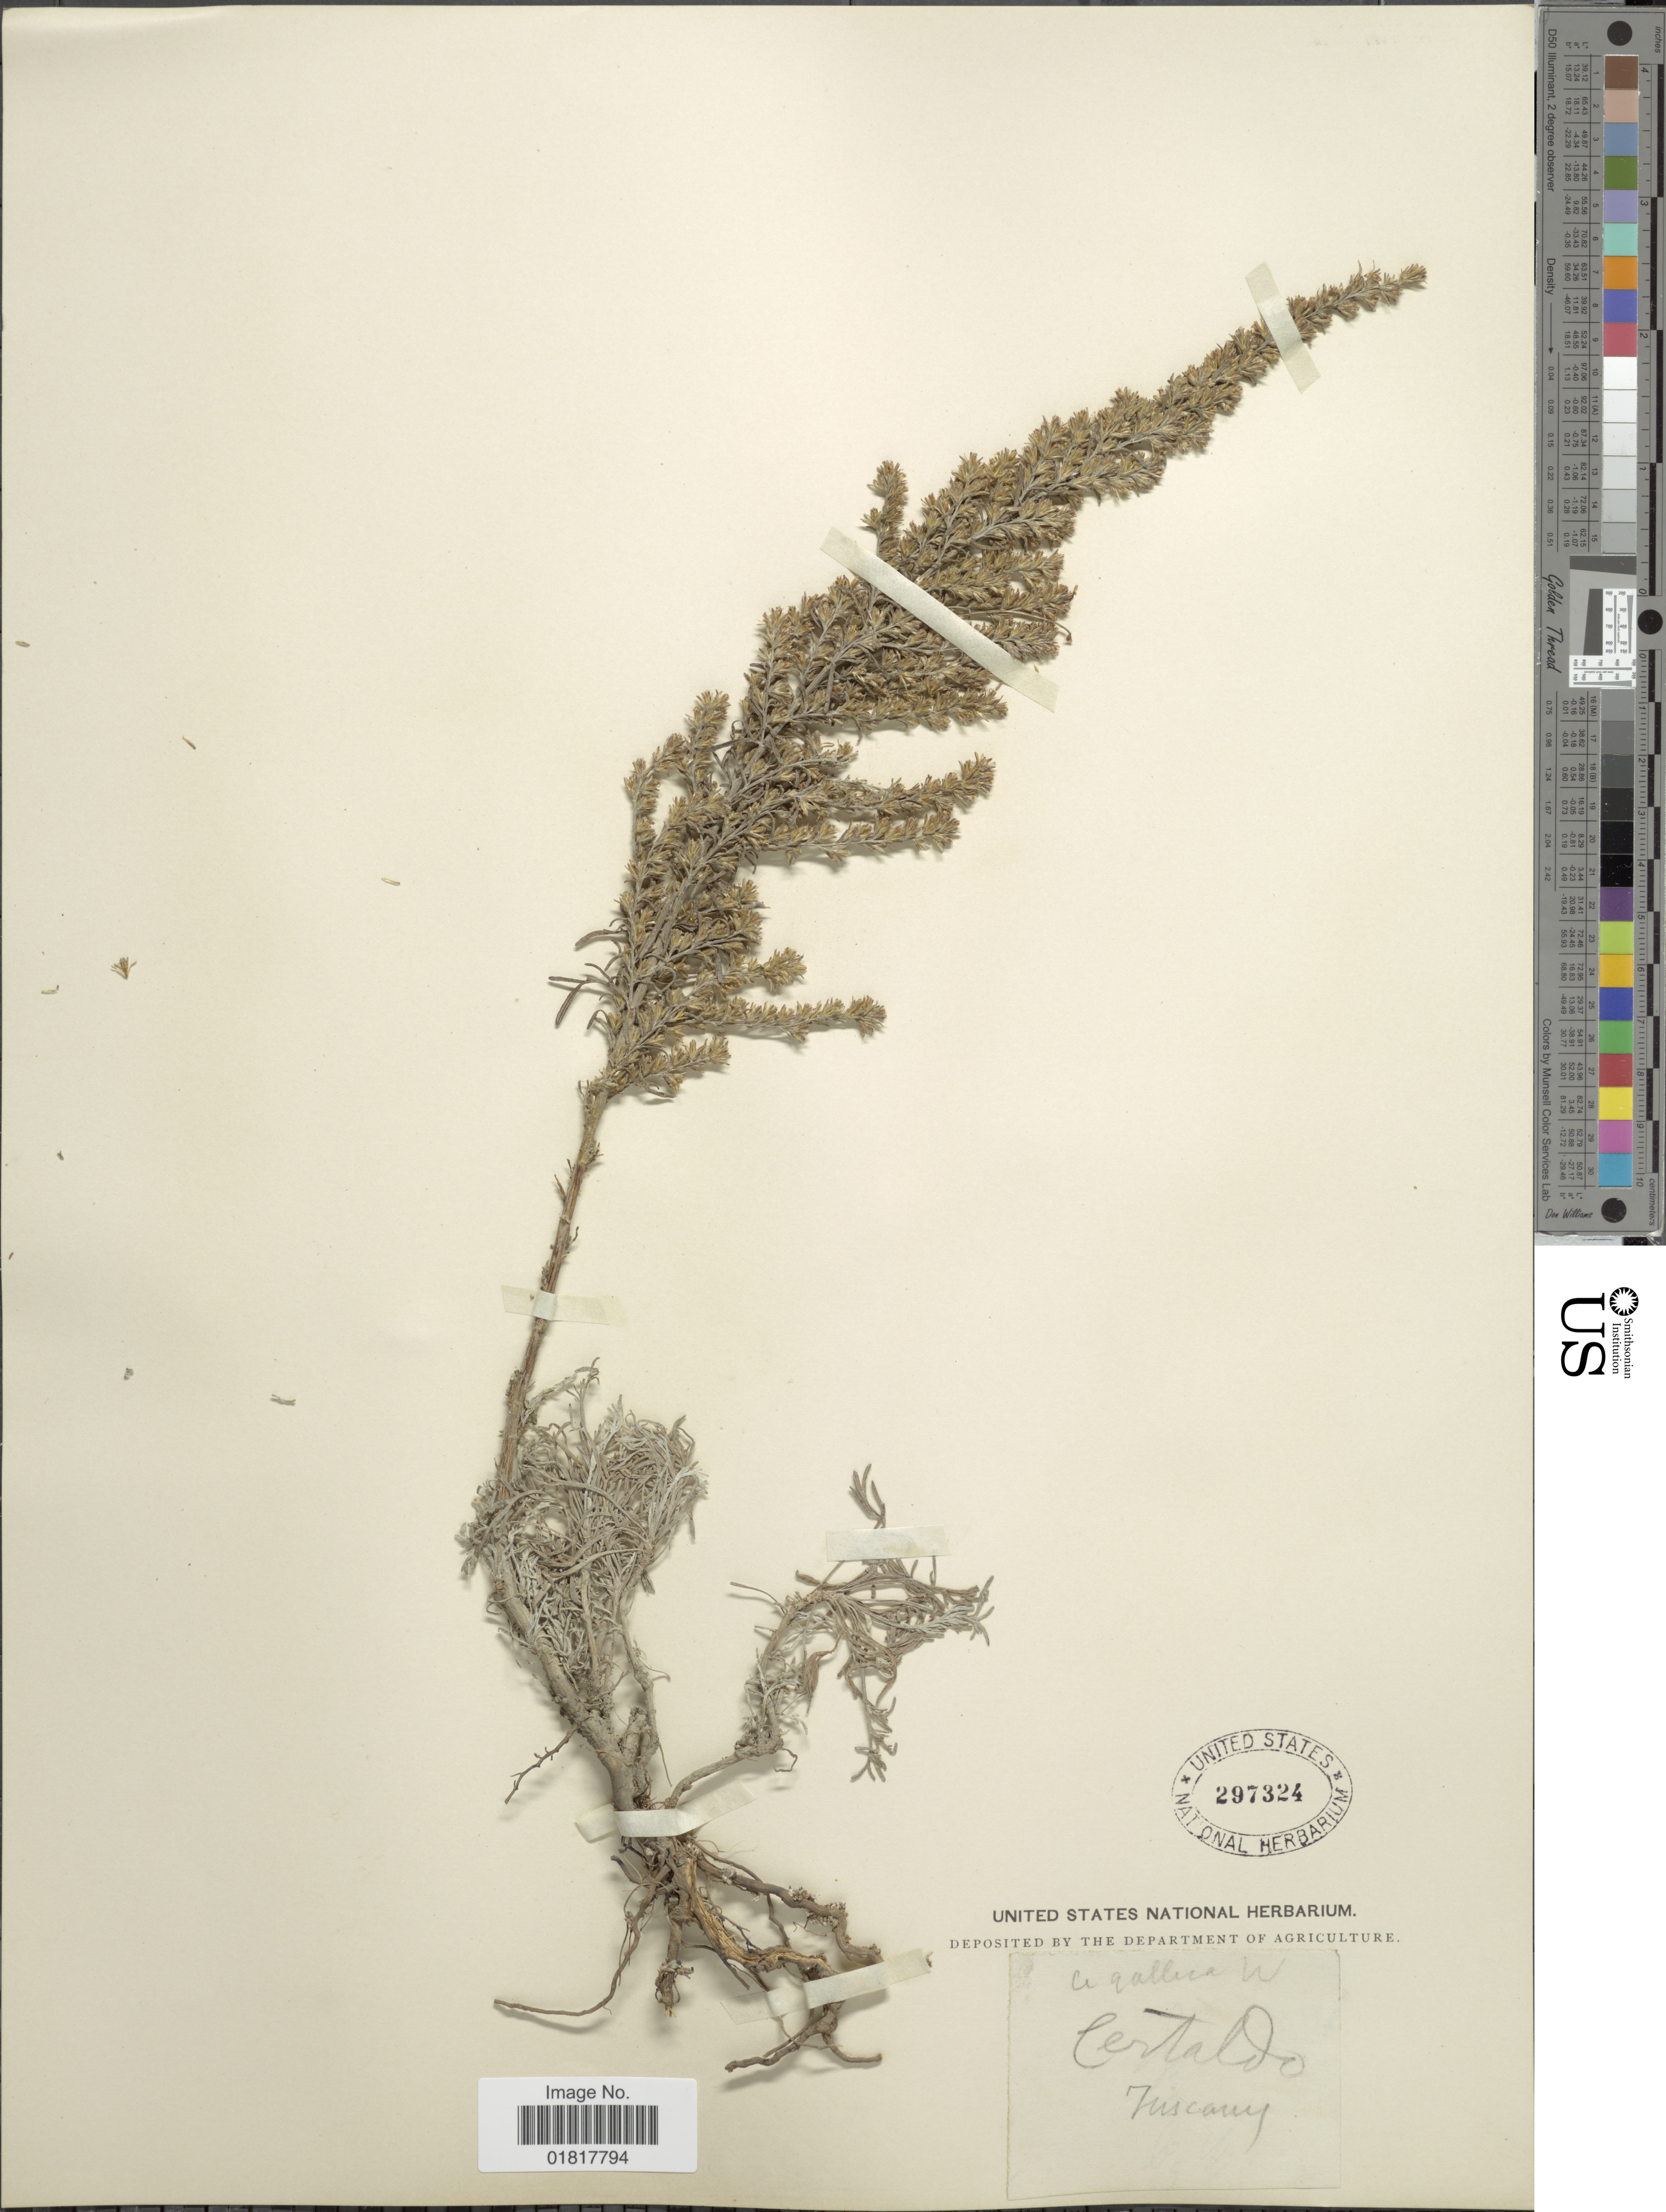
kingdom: Plantae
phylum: Tracheophyta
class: Magnoliopsida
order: Asterales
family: Asteraceae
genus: Artemisia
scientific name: Artemisia gallica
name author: Willd.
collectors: U.S. National Herbarium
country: Italy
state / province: Tuscany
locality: Certaldo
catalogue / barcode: US 297324